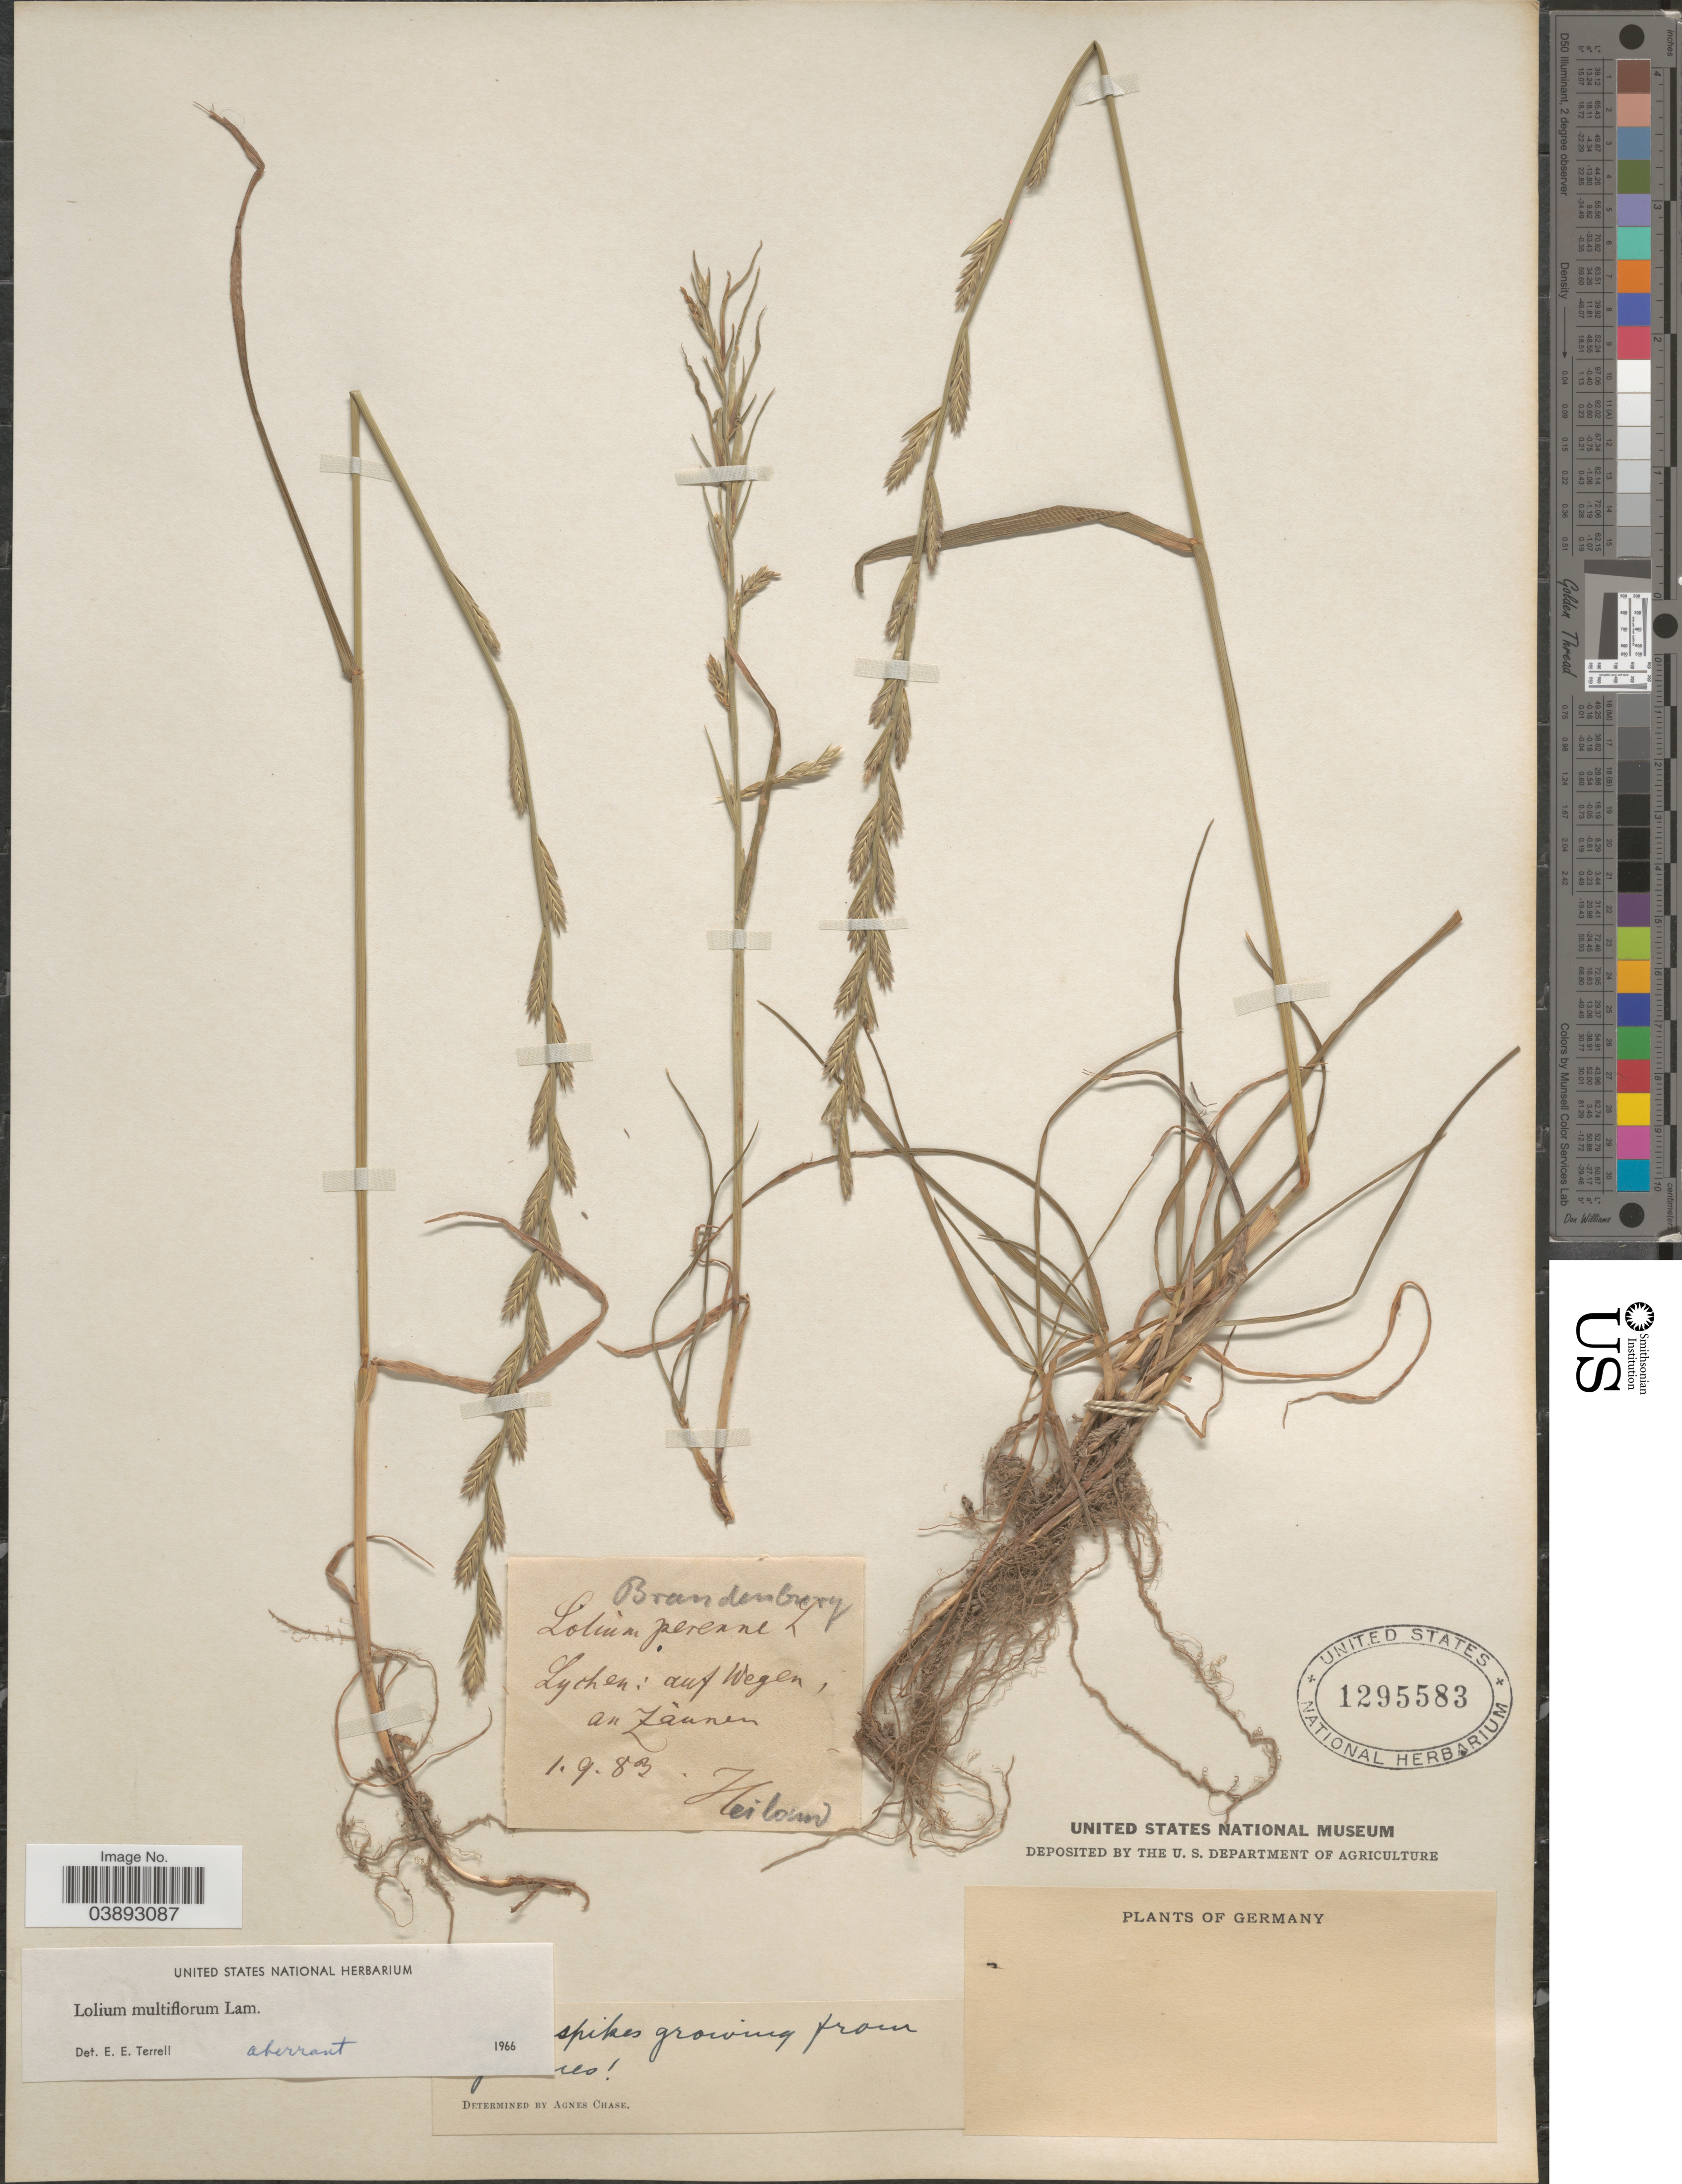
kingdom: Plantae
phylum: Tracheophyta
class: Liliopsida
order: Poales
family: Poaceae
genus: Lolium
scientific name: Lolium multiflorum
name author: Lam.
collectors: -. Heiland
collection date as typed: Transcribed d/m/y: 1/9/83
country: Germany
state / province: Brandenburg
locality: Lychen: auf Wegen, an Zàunen.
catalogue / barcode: US 1295583